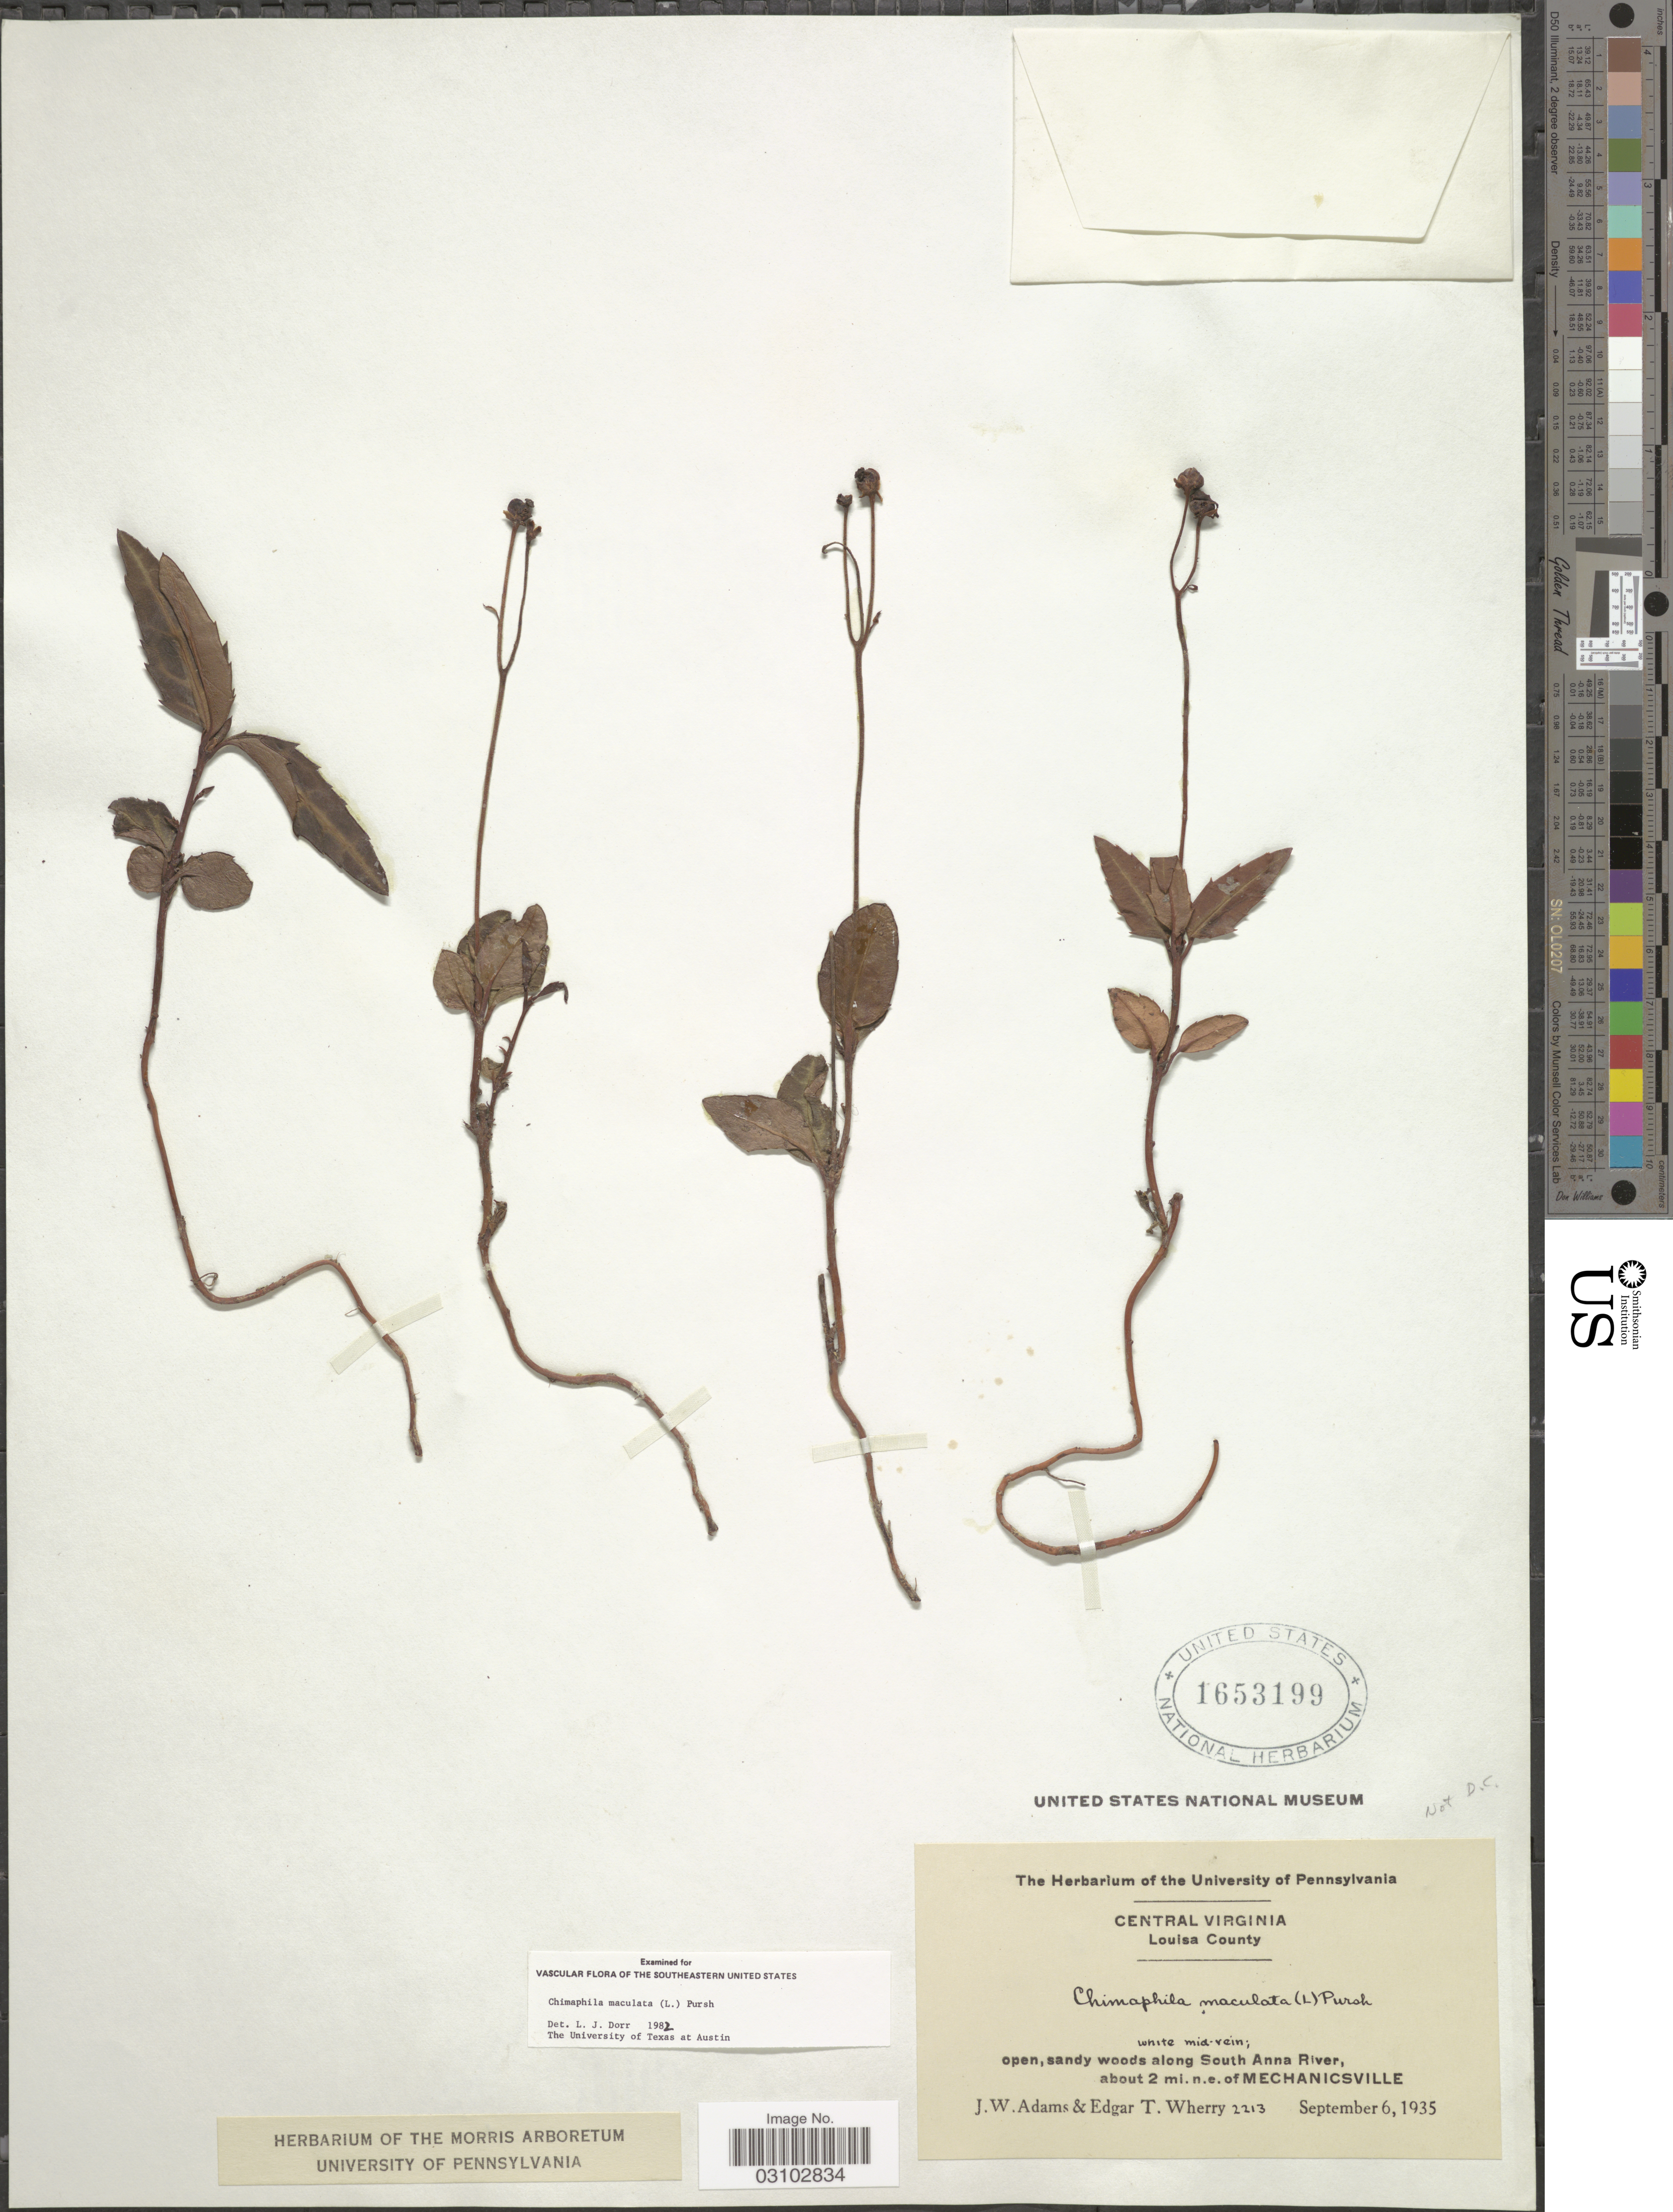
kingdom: Plantae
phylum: Tracheophyta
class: Magnoliopsida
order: Ericales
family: Ericaceae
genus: Chimaphila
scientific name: Chimaphila maculata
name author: (L.) Pursh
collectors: J. Adams & E. T. Wherry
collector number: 2213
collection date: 1935-09-06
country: United States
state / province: Virginia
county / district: Louisa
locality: Central Virginia. White mid-vein; open, sandy woods along South Ana River, about 2 mi. n.e. of Mechanicsville.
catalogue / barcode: US 1653199